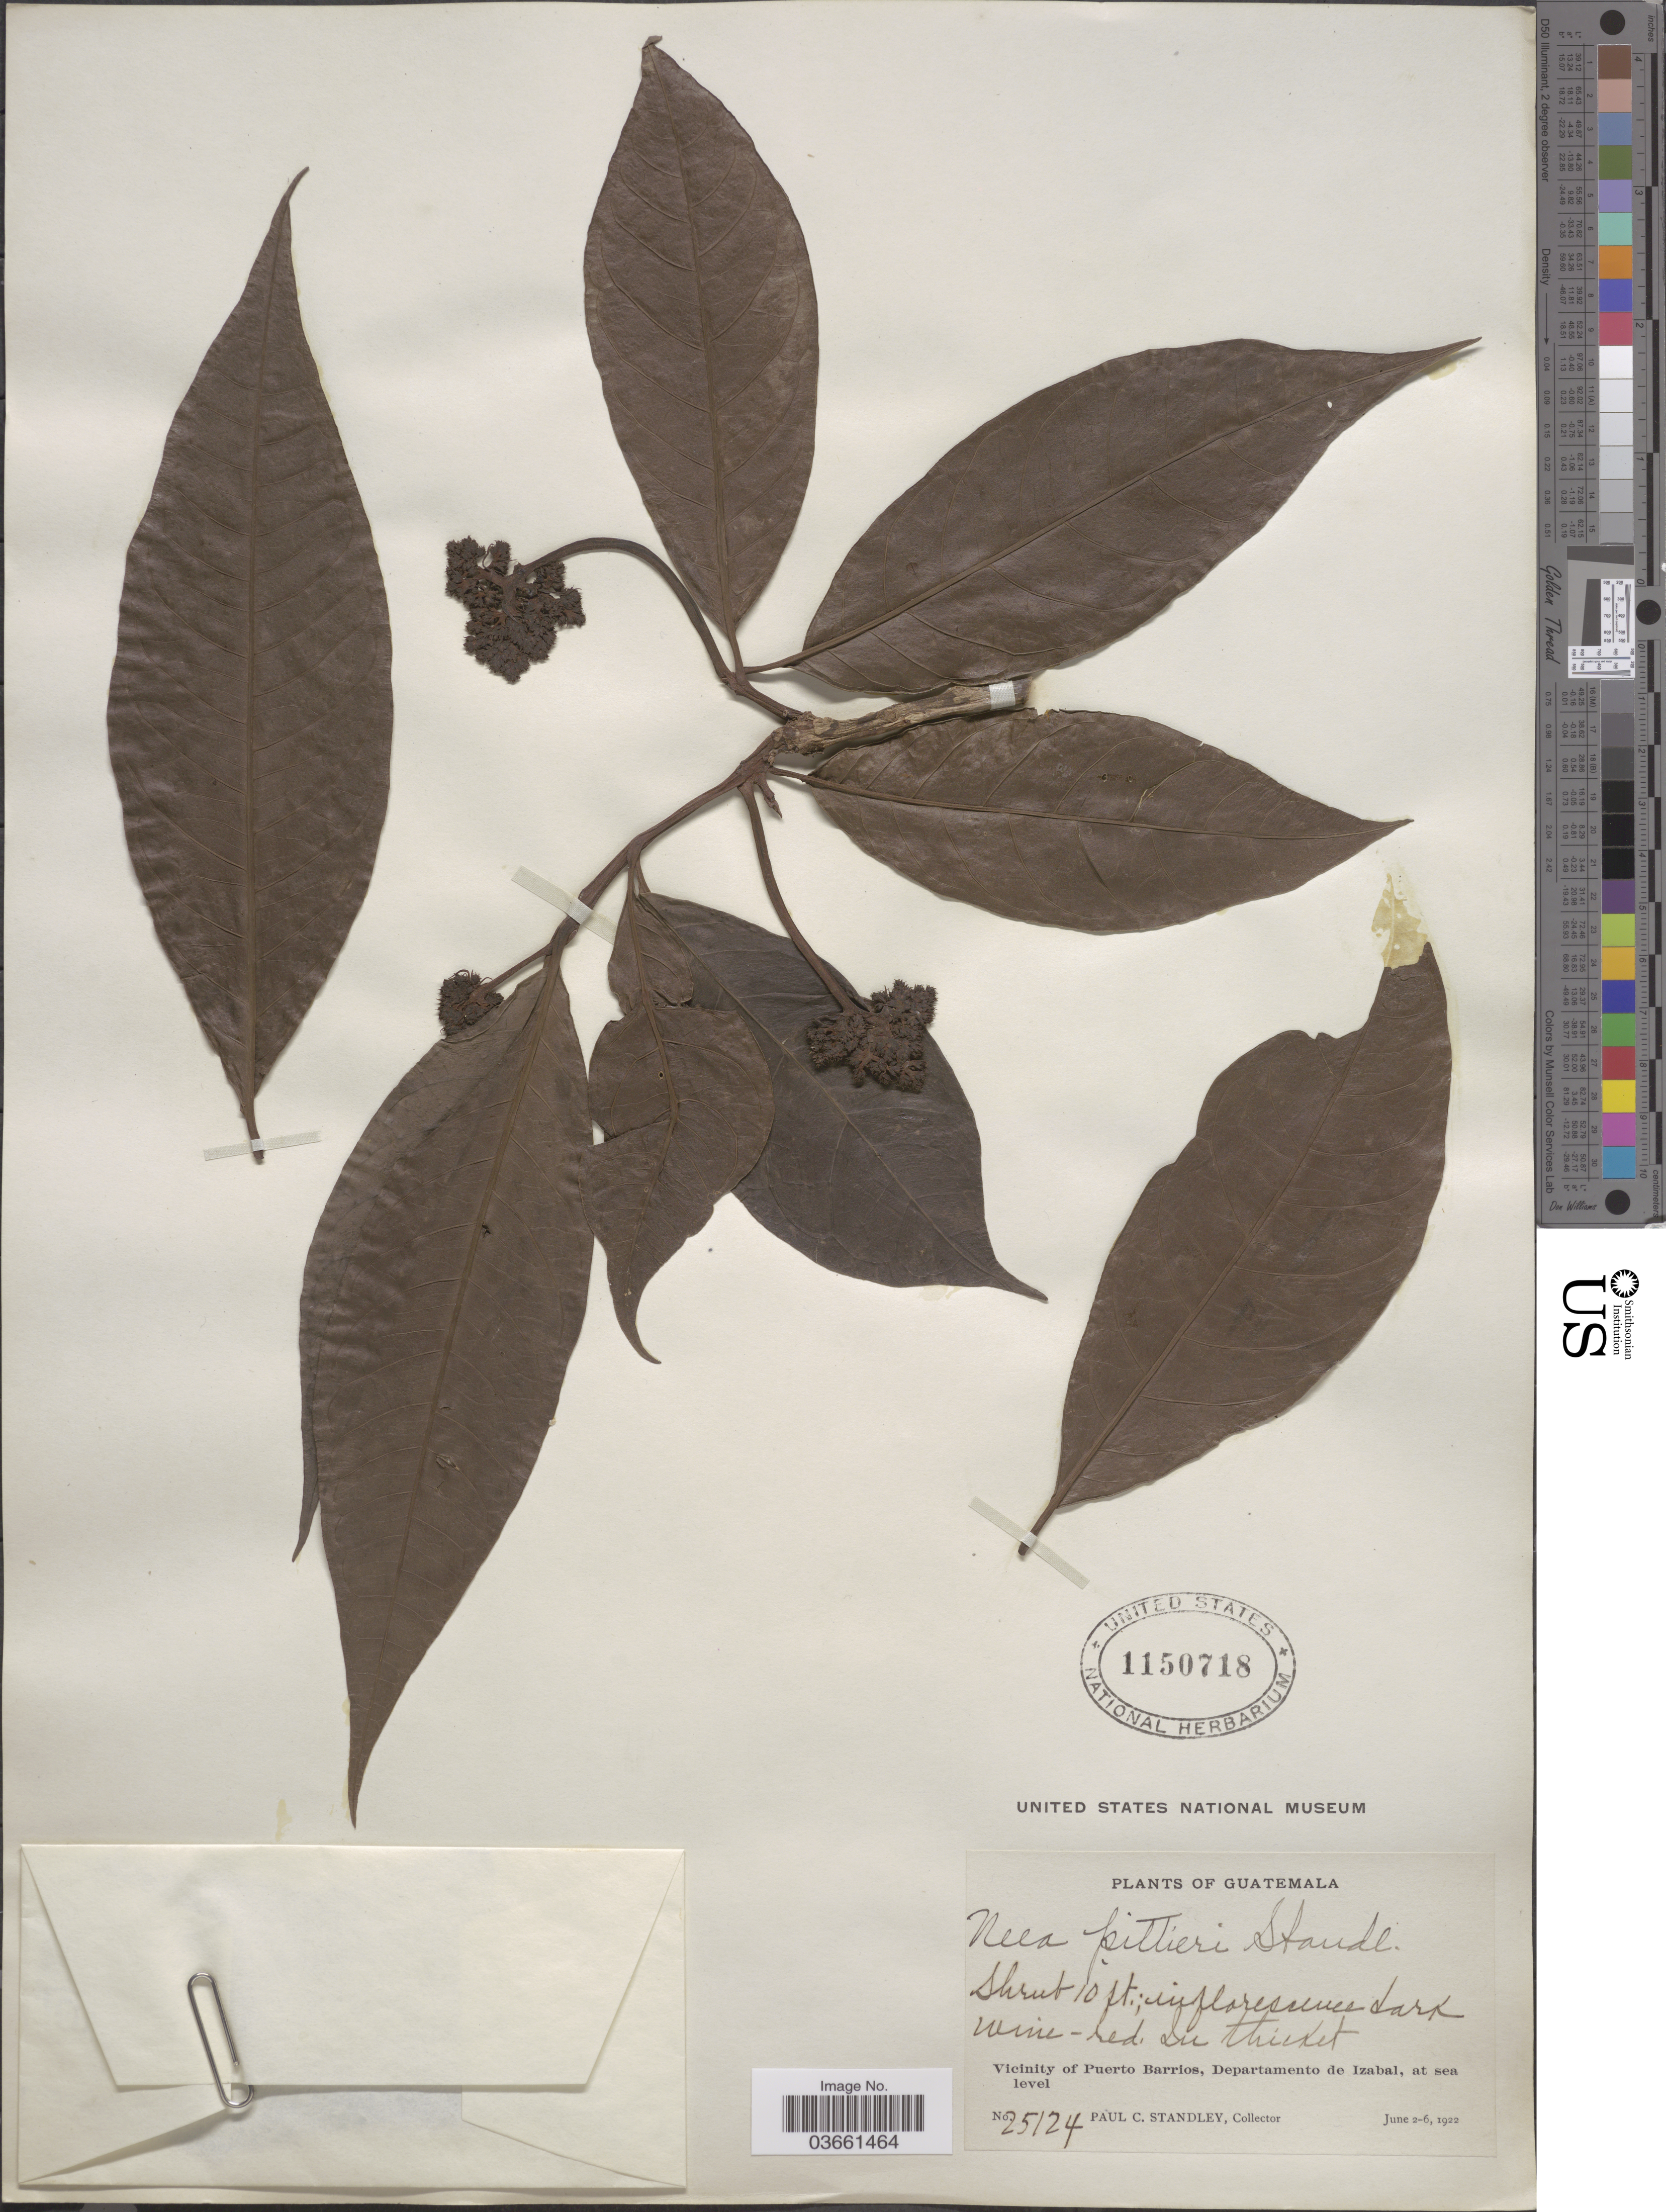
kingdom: Plantae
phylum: Tracheophyta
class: Magnoliopsida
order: Caryophyllales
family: Nyctaginaceae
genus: Neea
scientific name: Neea amplifolia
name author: Donn. Sm.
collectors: P. C. Standley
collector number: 25124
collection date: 1922-06-02/1922-06-06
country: Guatemala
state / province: Izabal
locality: Vicinity of Puerto Barrios, Departamento de Izabal.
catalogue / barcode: US 1150718